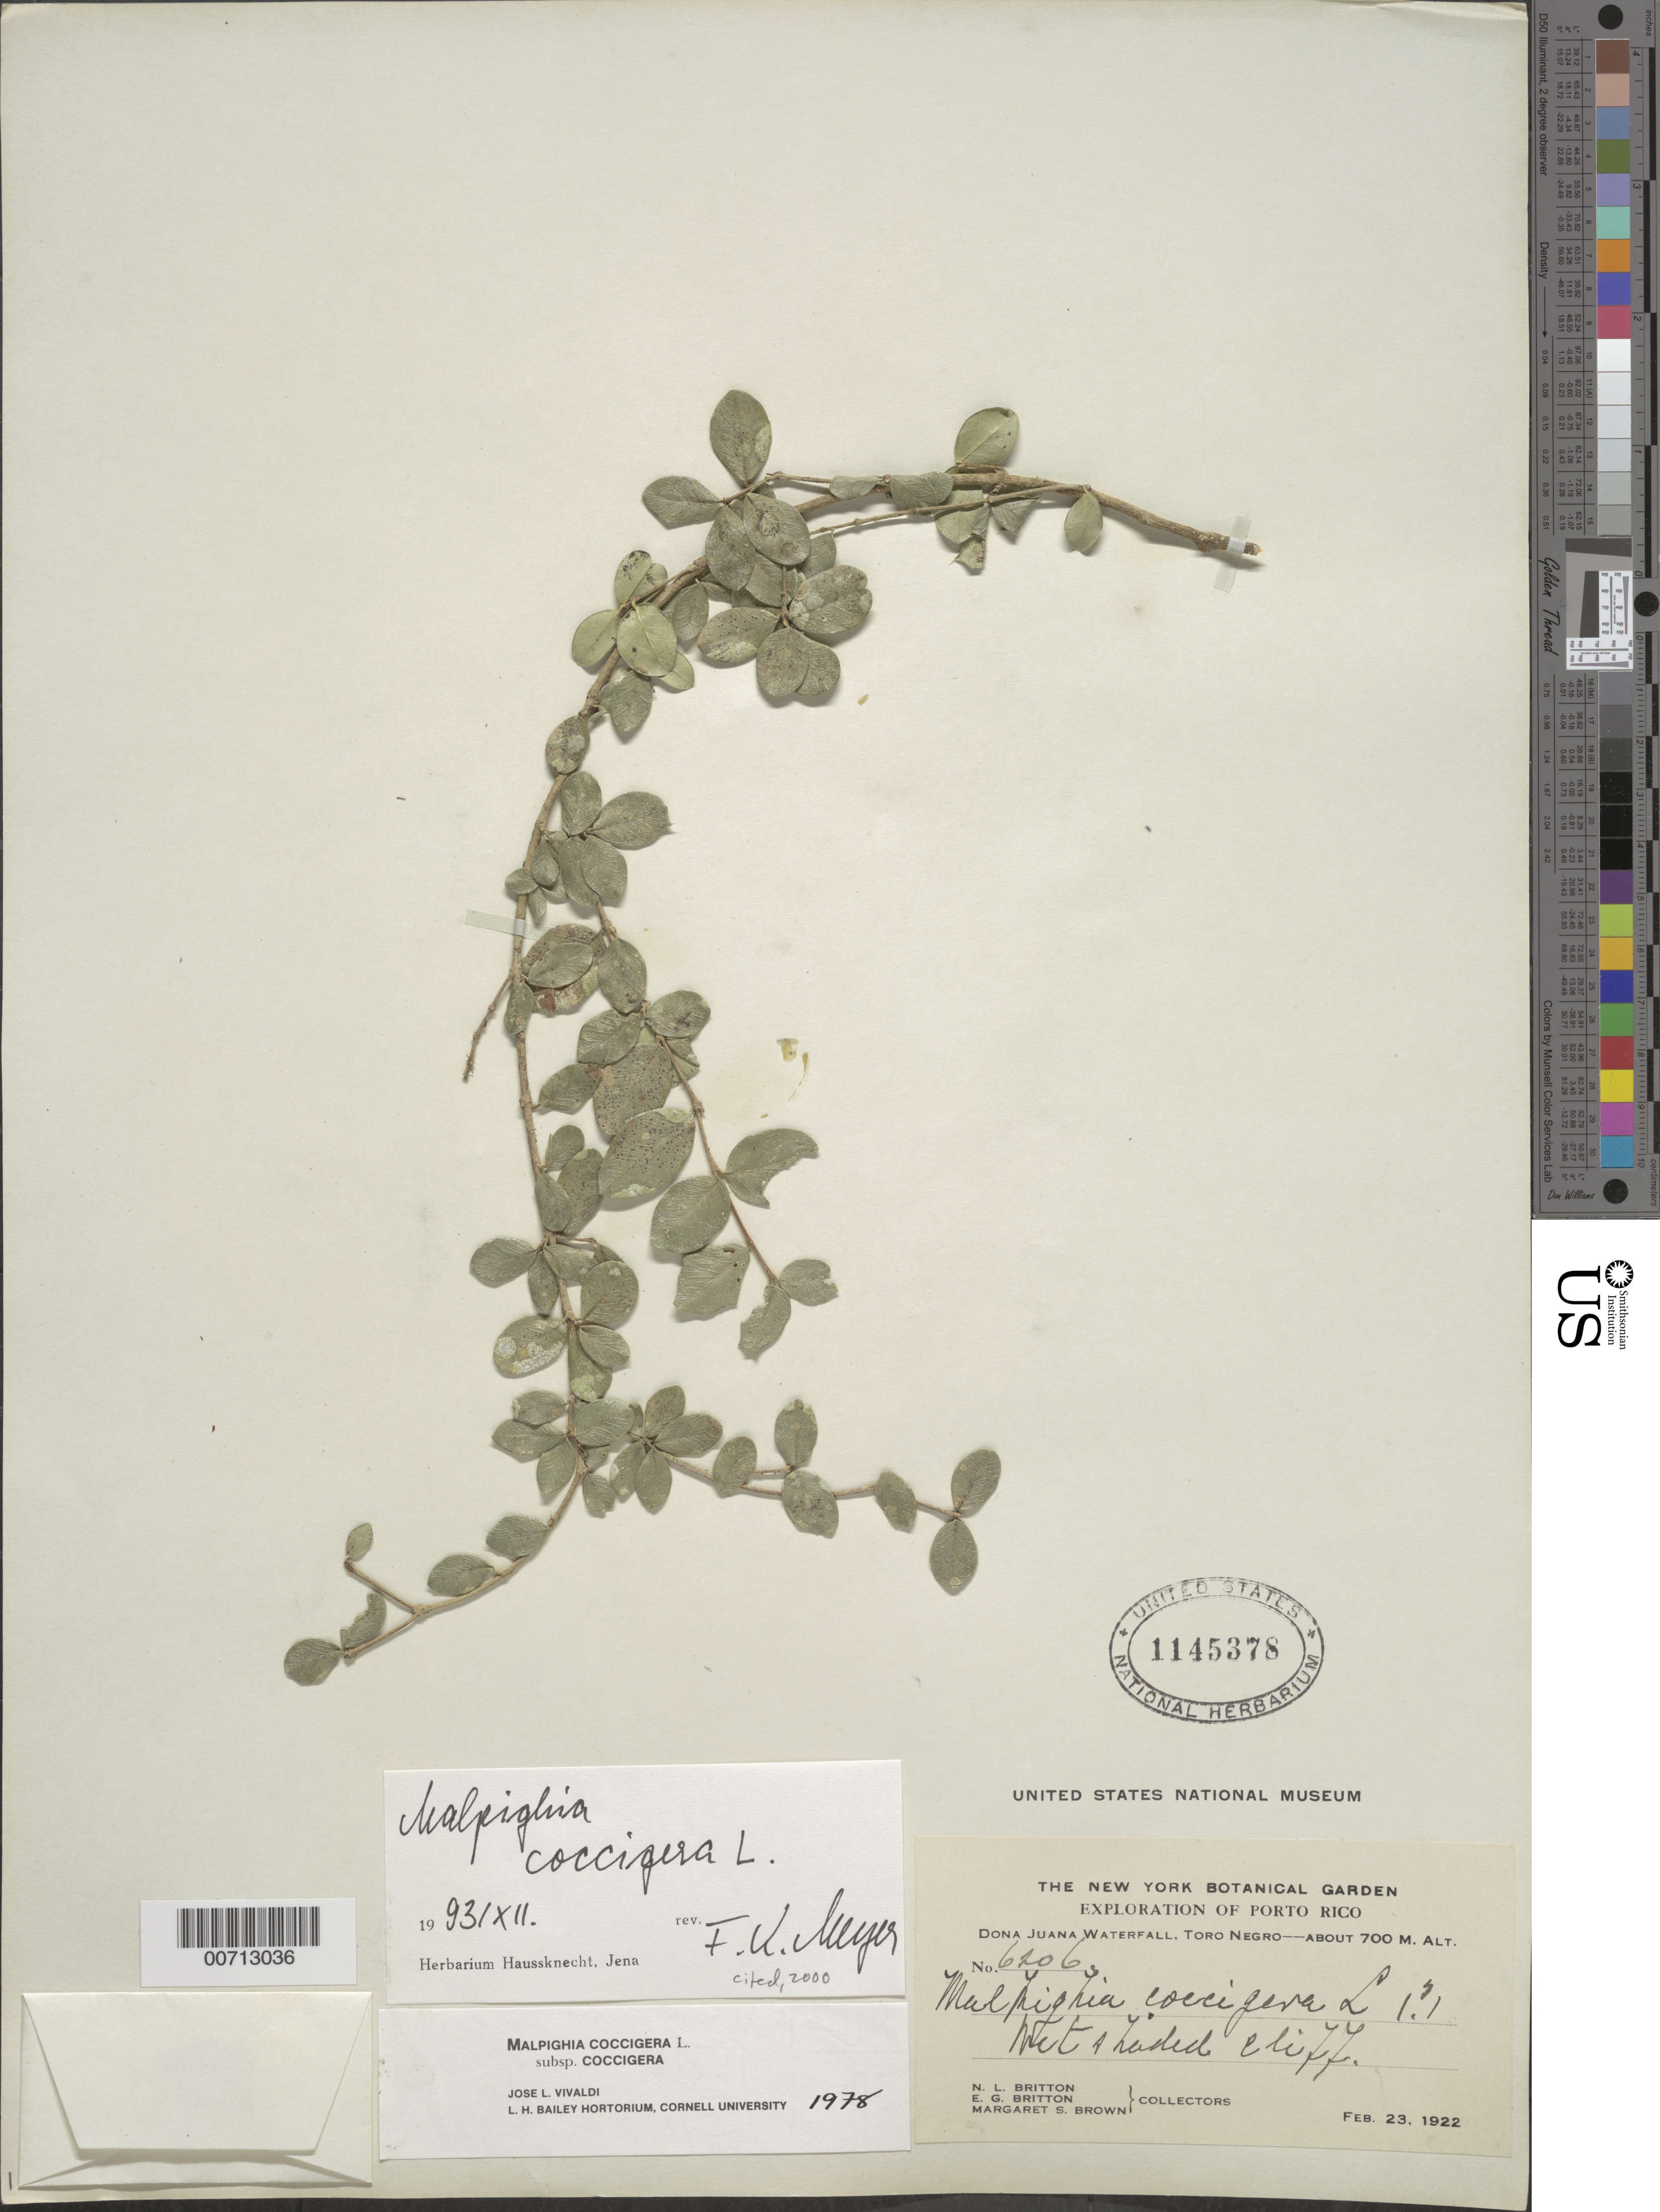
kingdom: Plantae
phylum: Tracheophyta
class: Magnoliopsida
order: Malpighiales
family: Malpighiaceae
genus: Malpighia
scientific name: Malpighia coccigera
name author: L.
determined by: Meyer, F. K.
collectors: N. Britton, E. G. Britton & M. S. Brown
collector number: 6206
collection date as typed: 23 Feb 1922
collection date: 1922-02-23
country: Puerto Rico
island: Greater Antilles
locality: Dona Juana Waterfall, Toro Negro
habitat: Wet shaded cliff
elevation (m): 700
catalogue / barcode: US 1145378